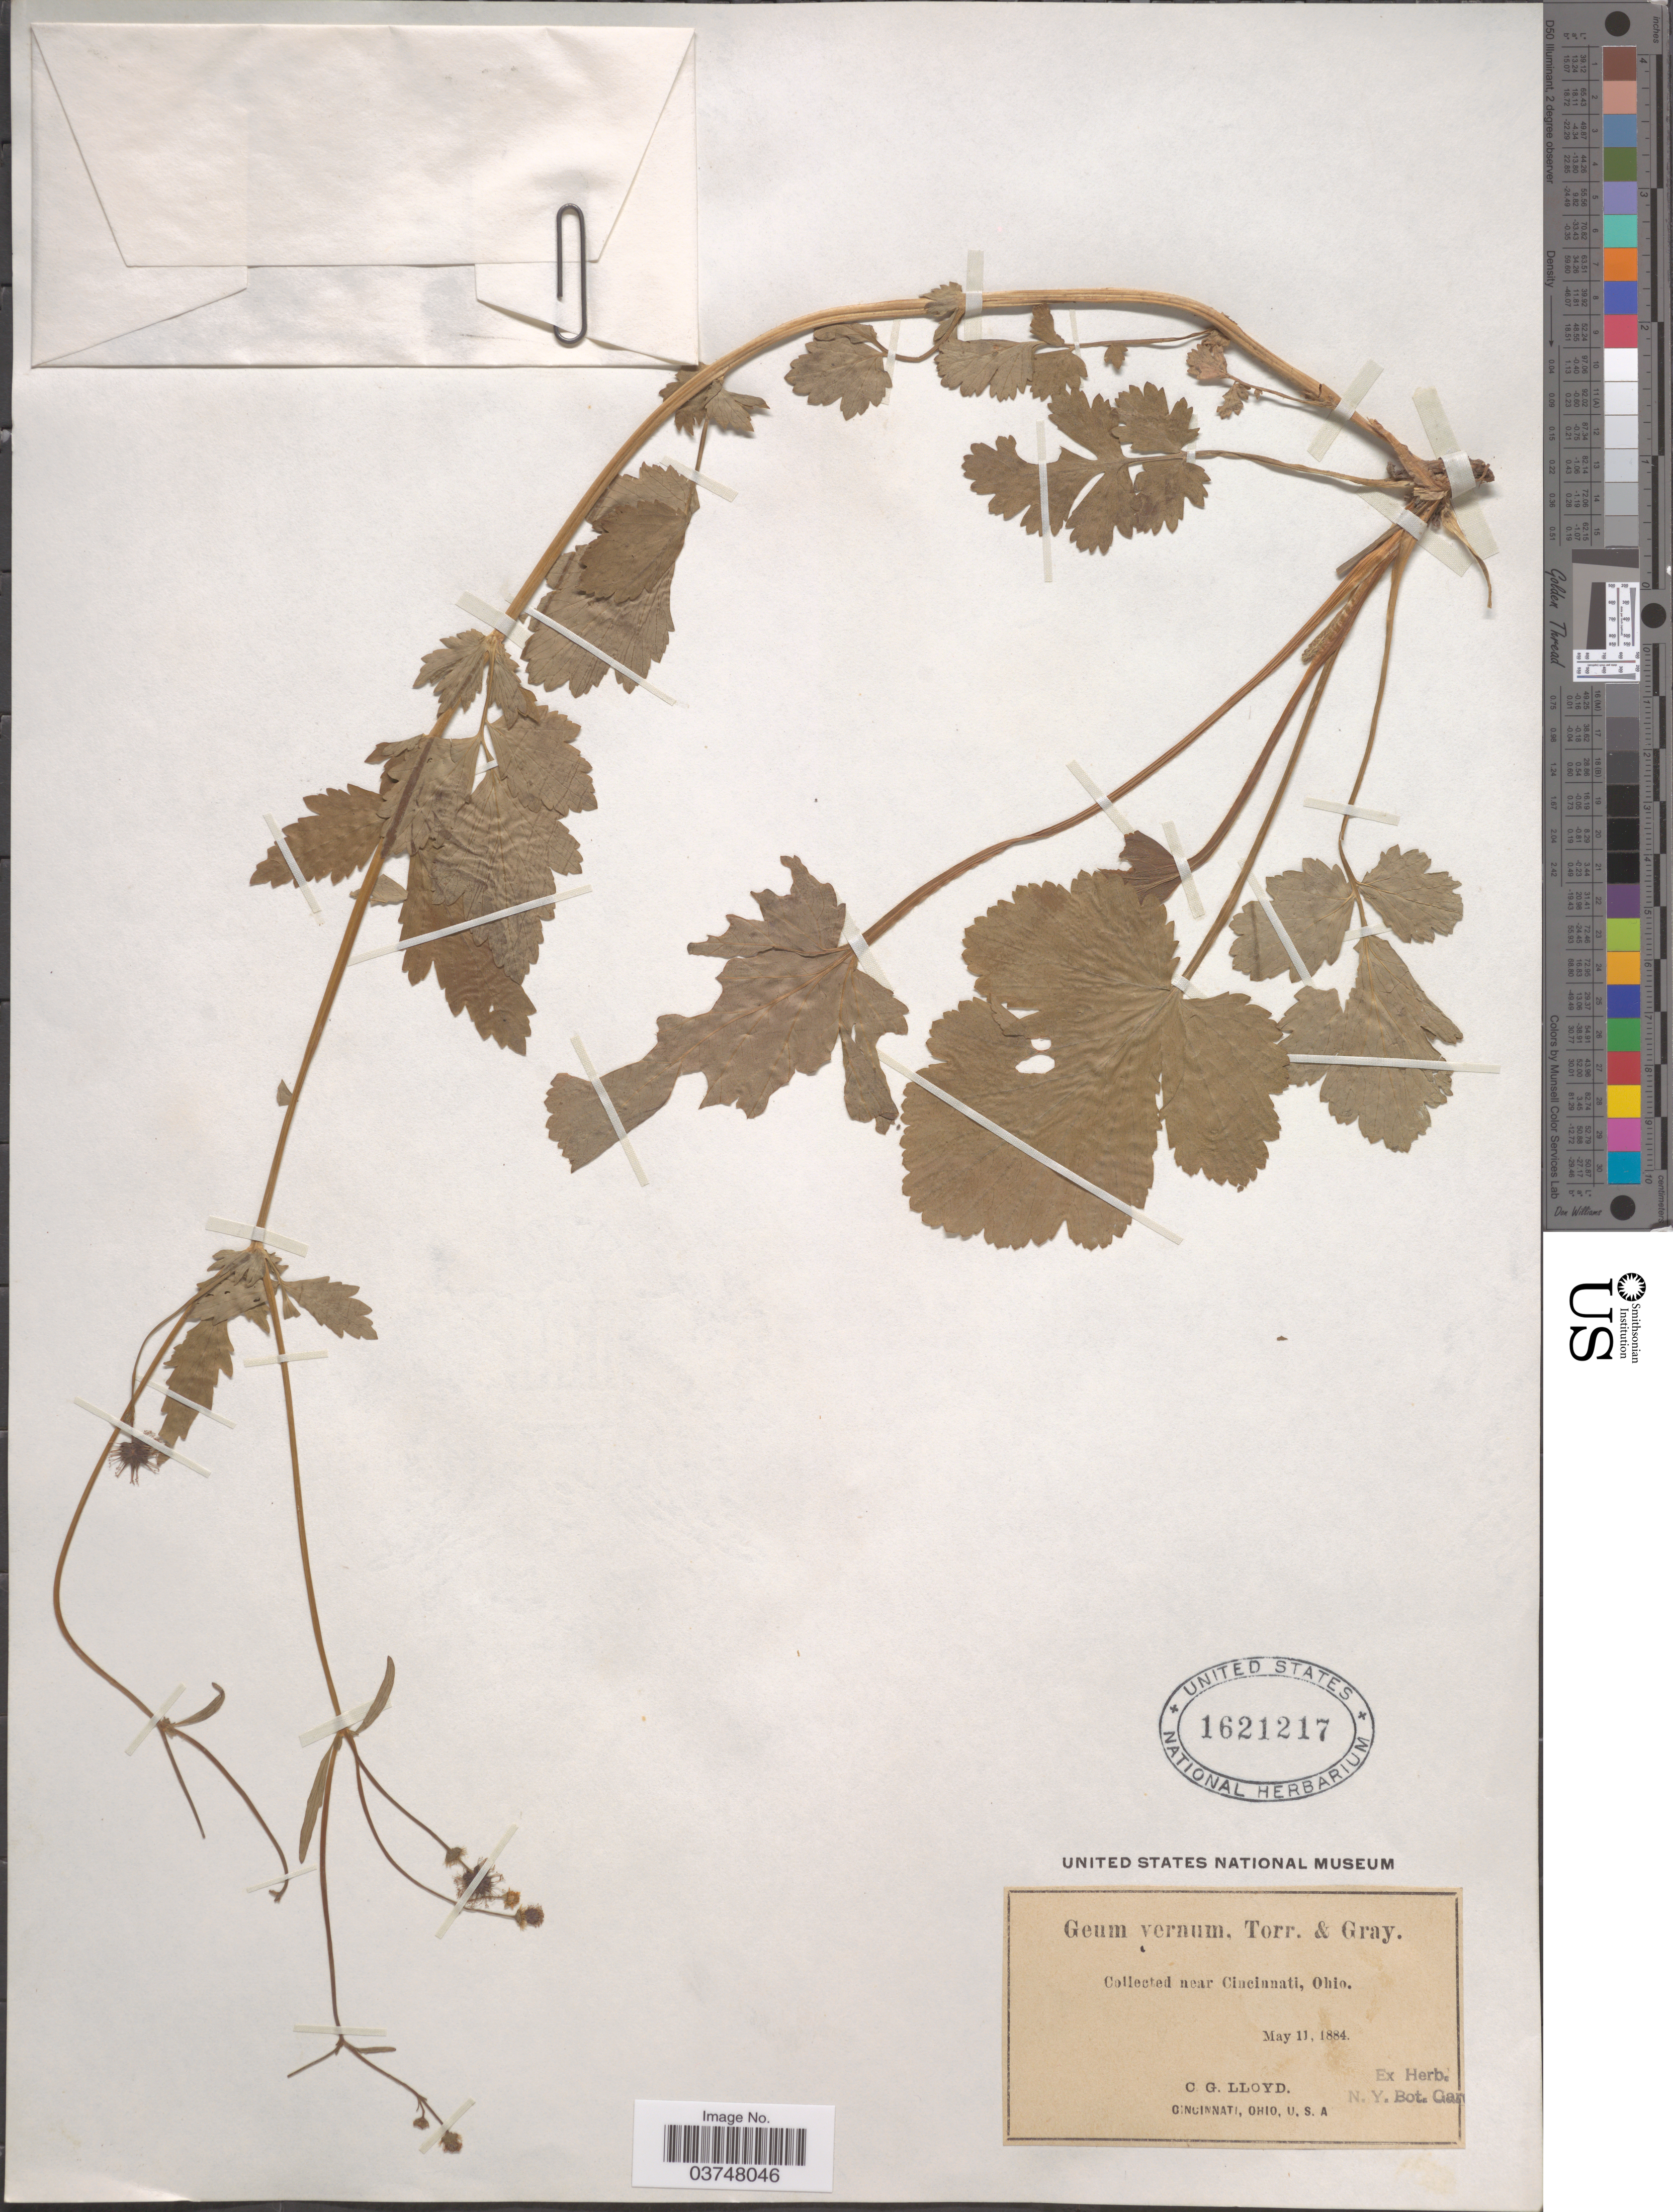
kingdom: Plantae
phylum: Tracheophyta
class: Magnoliopsida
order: Rosales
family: Rosaceae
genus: Geum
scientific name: Geum vernum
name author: (Raf.) Torr. & A. Gray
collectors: C. G. Lloyd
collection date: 1884-05-11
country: United States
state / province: Ohio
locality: Near Cincinnati.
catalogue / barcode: US 1621217